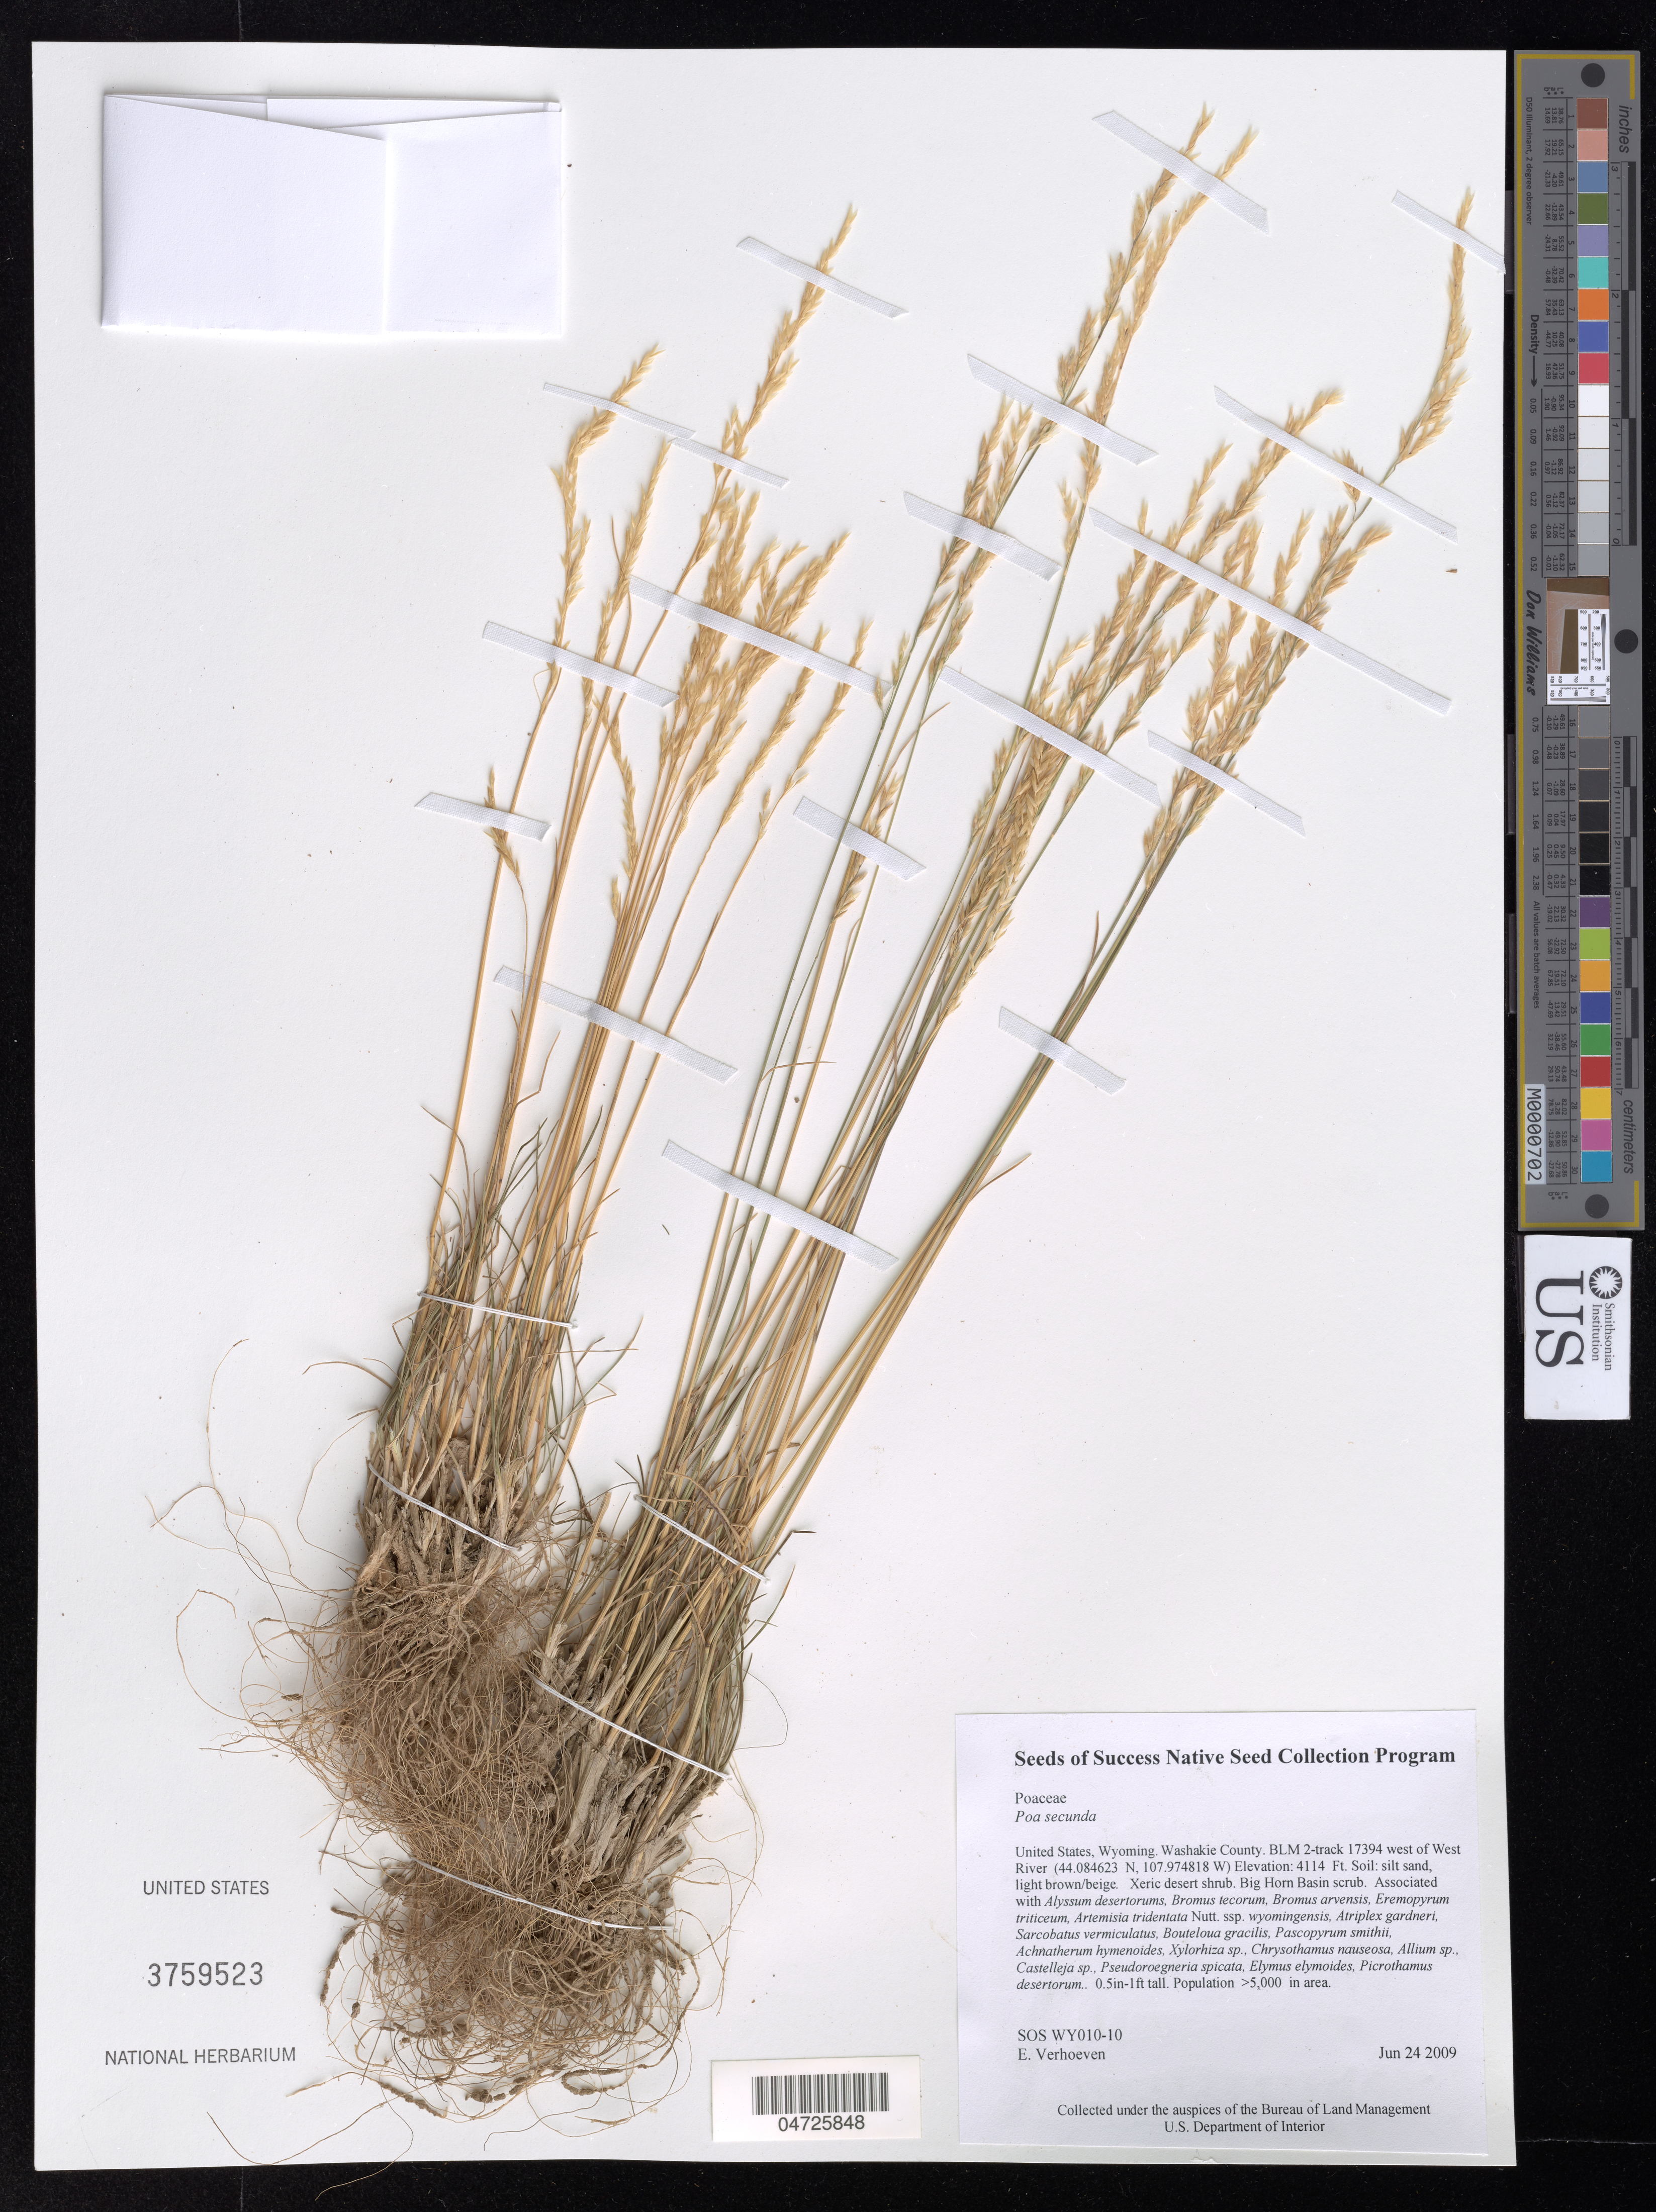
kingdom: Plantae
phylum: Tracheophyta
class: Liliopsida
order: Poales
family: Poaceae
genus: Poa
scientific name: Poa secunda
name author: J. Presl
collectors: E. Verhoeven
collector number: SOS WY010-10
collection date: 2009-06-24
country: United States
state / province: Wyoming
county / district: Washakie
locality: Washakie County. BLM 2-track 17394 west of West River.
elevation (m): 1254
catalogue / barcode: US 3759523